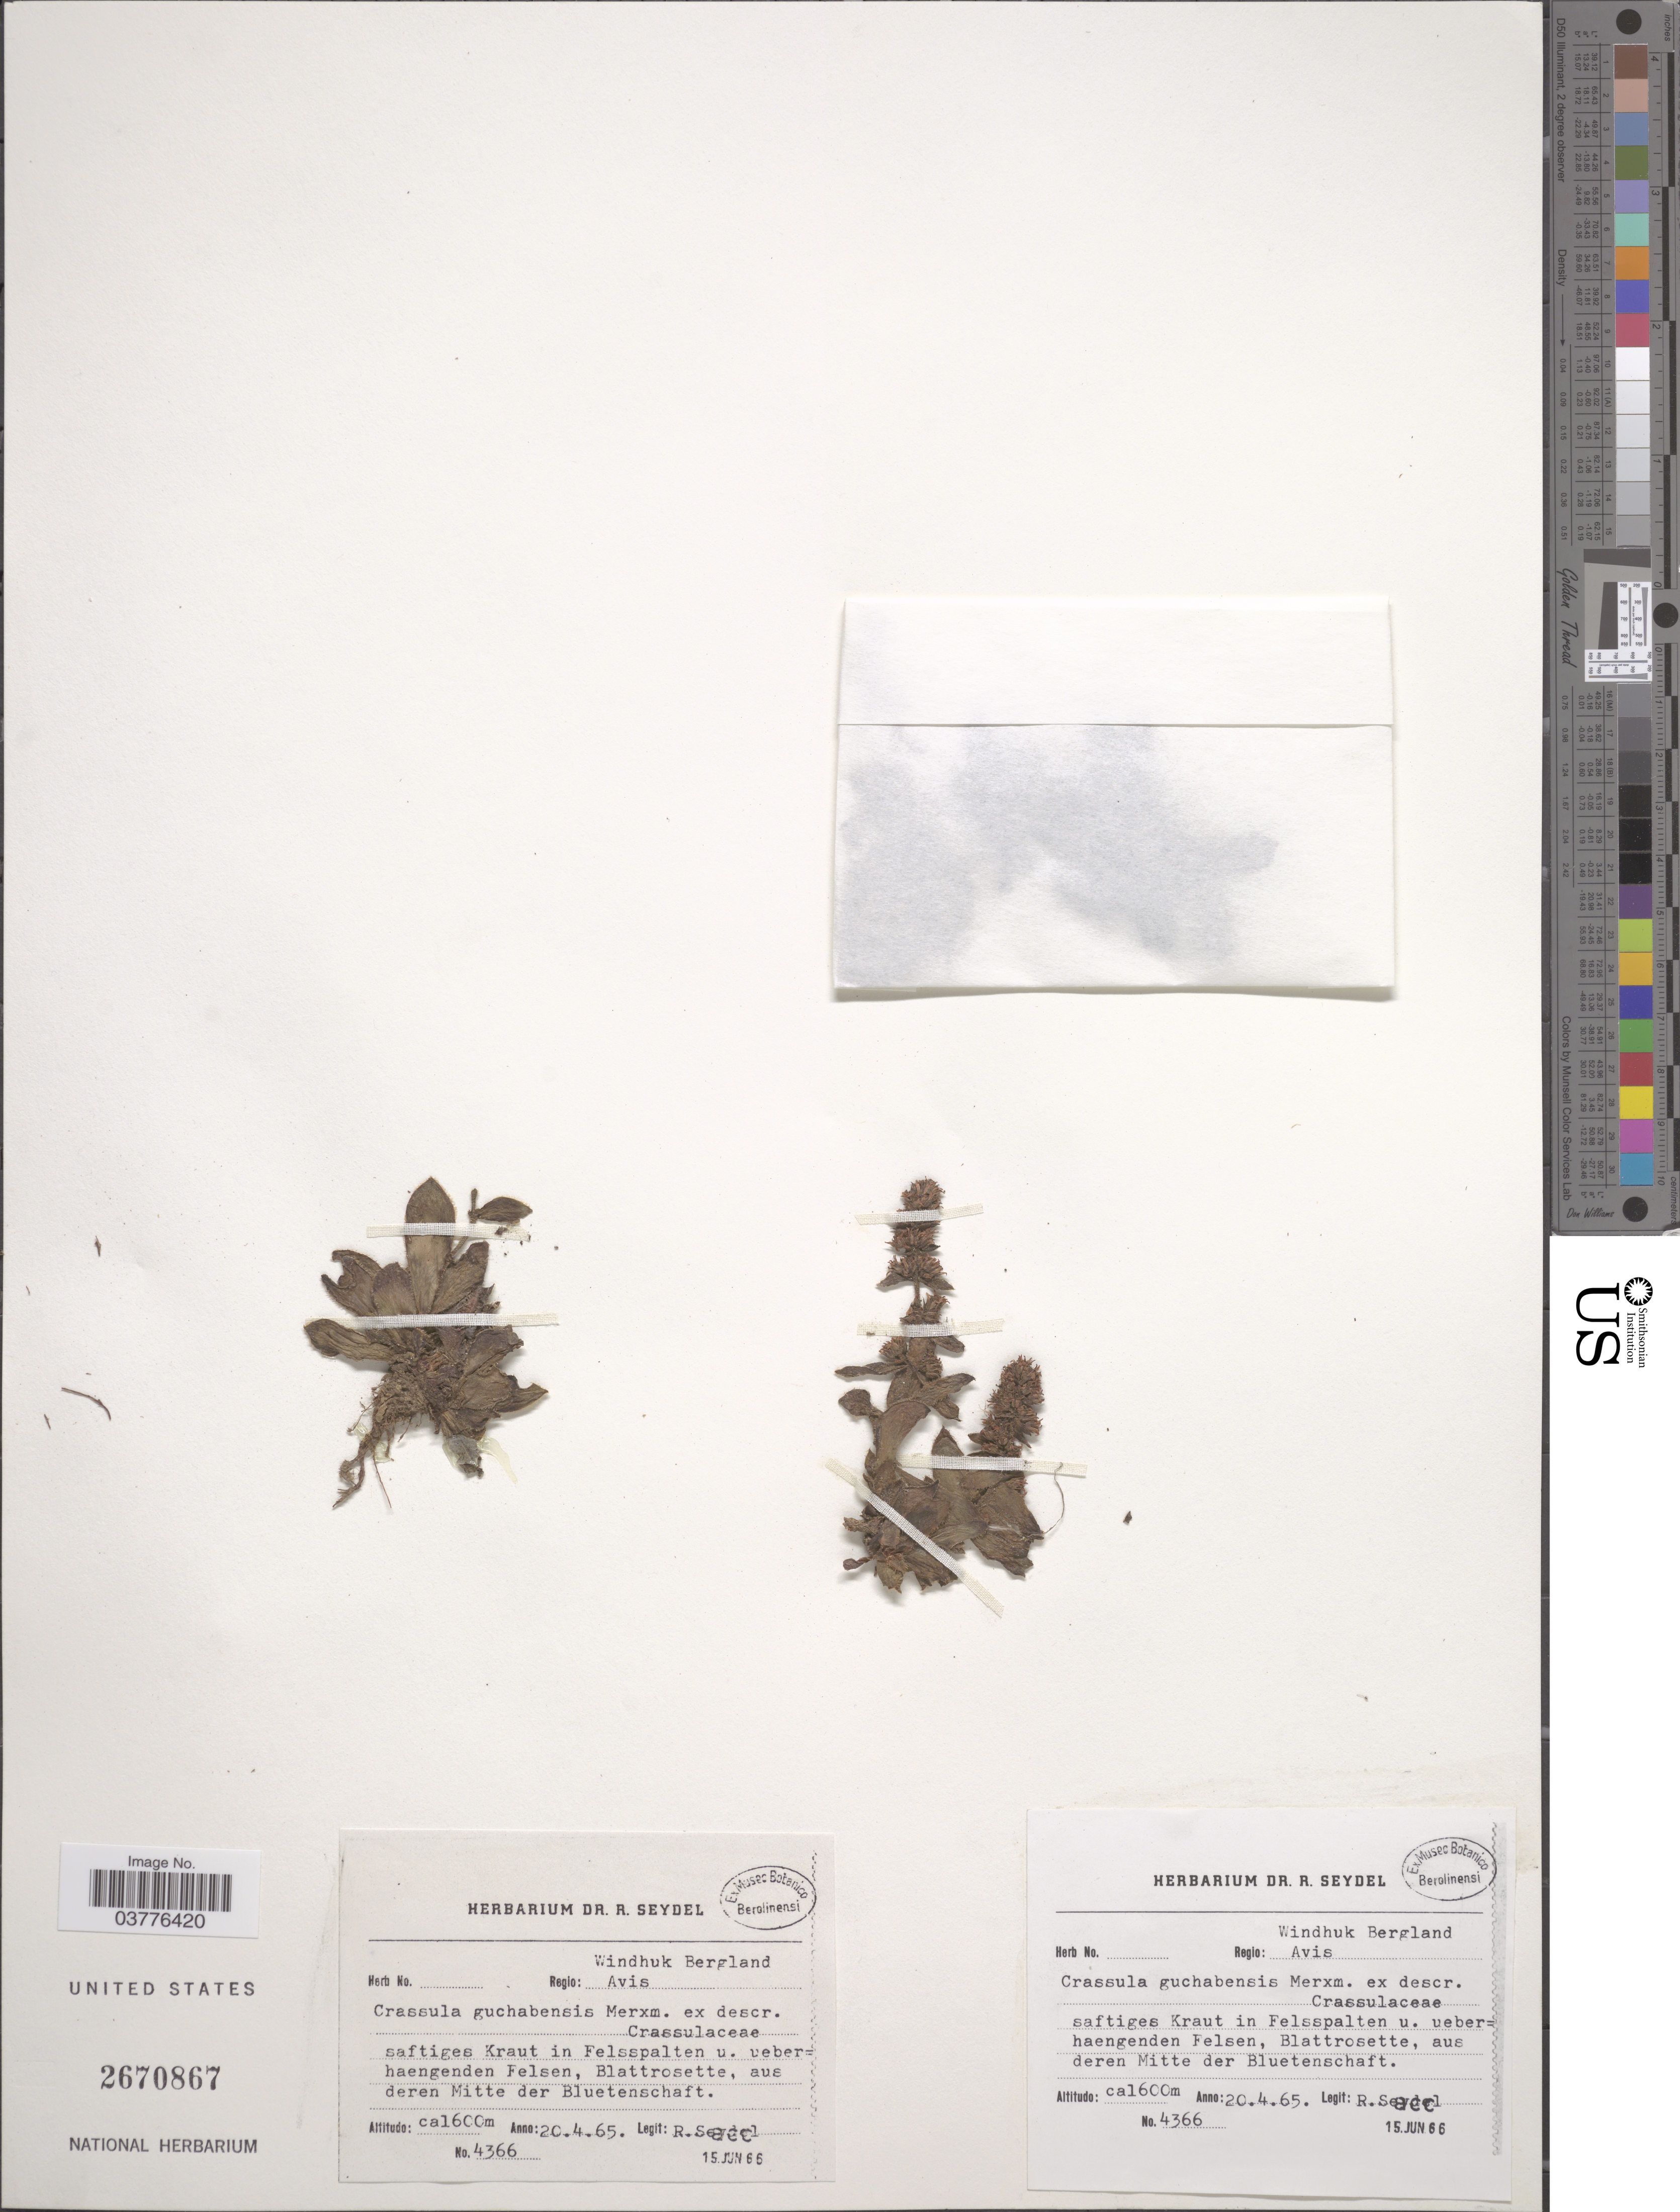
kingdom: Plantae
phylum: Tracheophyta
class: Magnoliopsida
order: Saxifragales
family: Crassulaceae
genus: Crassula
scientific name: Crassula capitella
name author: Thunb.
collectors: R. Seydel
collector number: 4366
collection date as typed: Transcribed d/m/y: 20/4/65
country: Namibia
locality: Regio Windhuk Bergland Avis. Saftiges Kraut in Felsspalten u. ueberhaengenden Felsen, Blattrosette, aus deren Mitte der Bluetenschaft.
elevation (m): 1600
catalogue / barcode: US 2670867